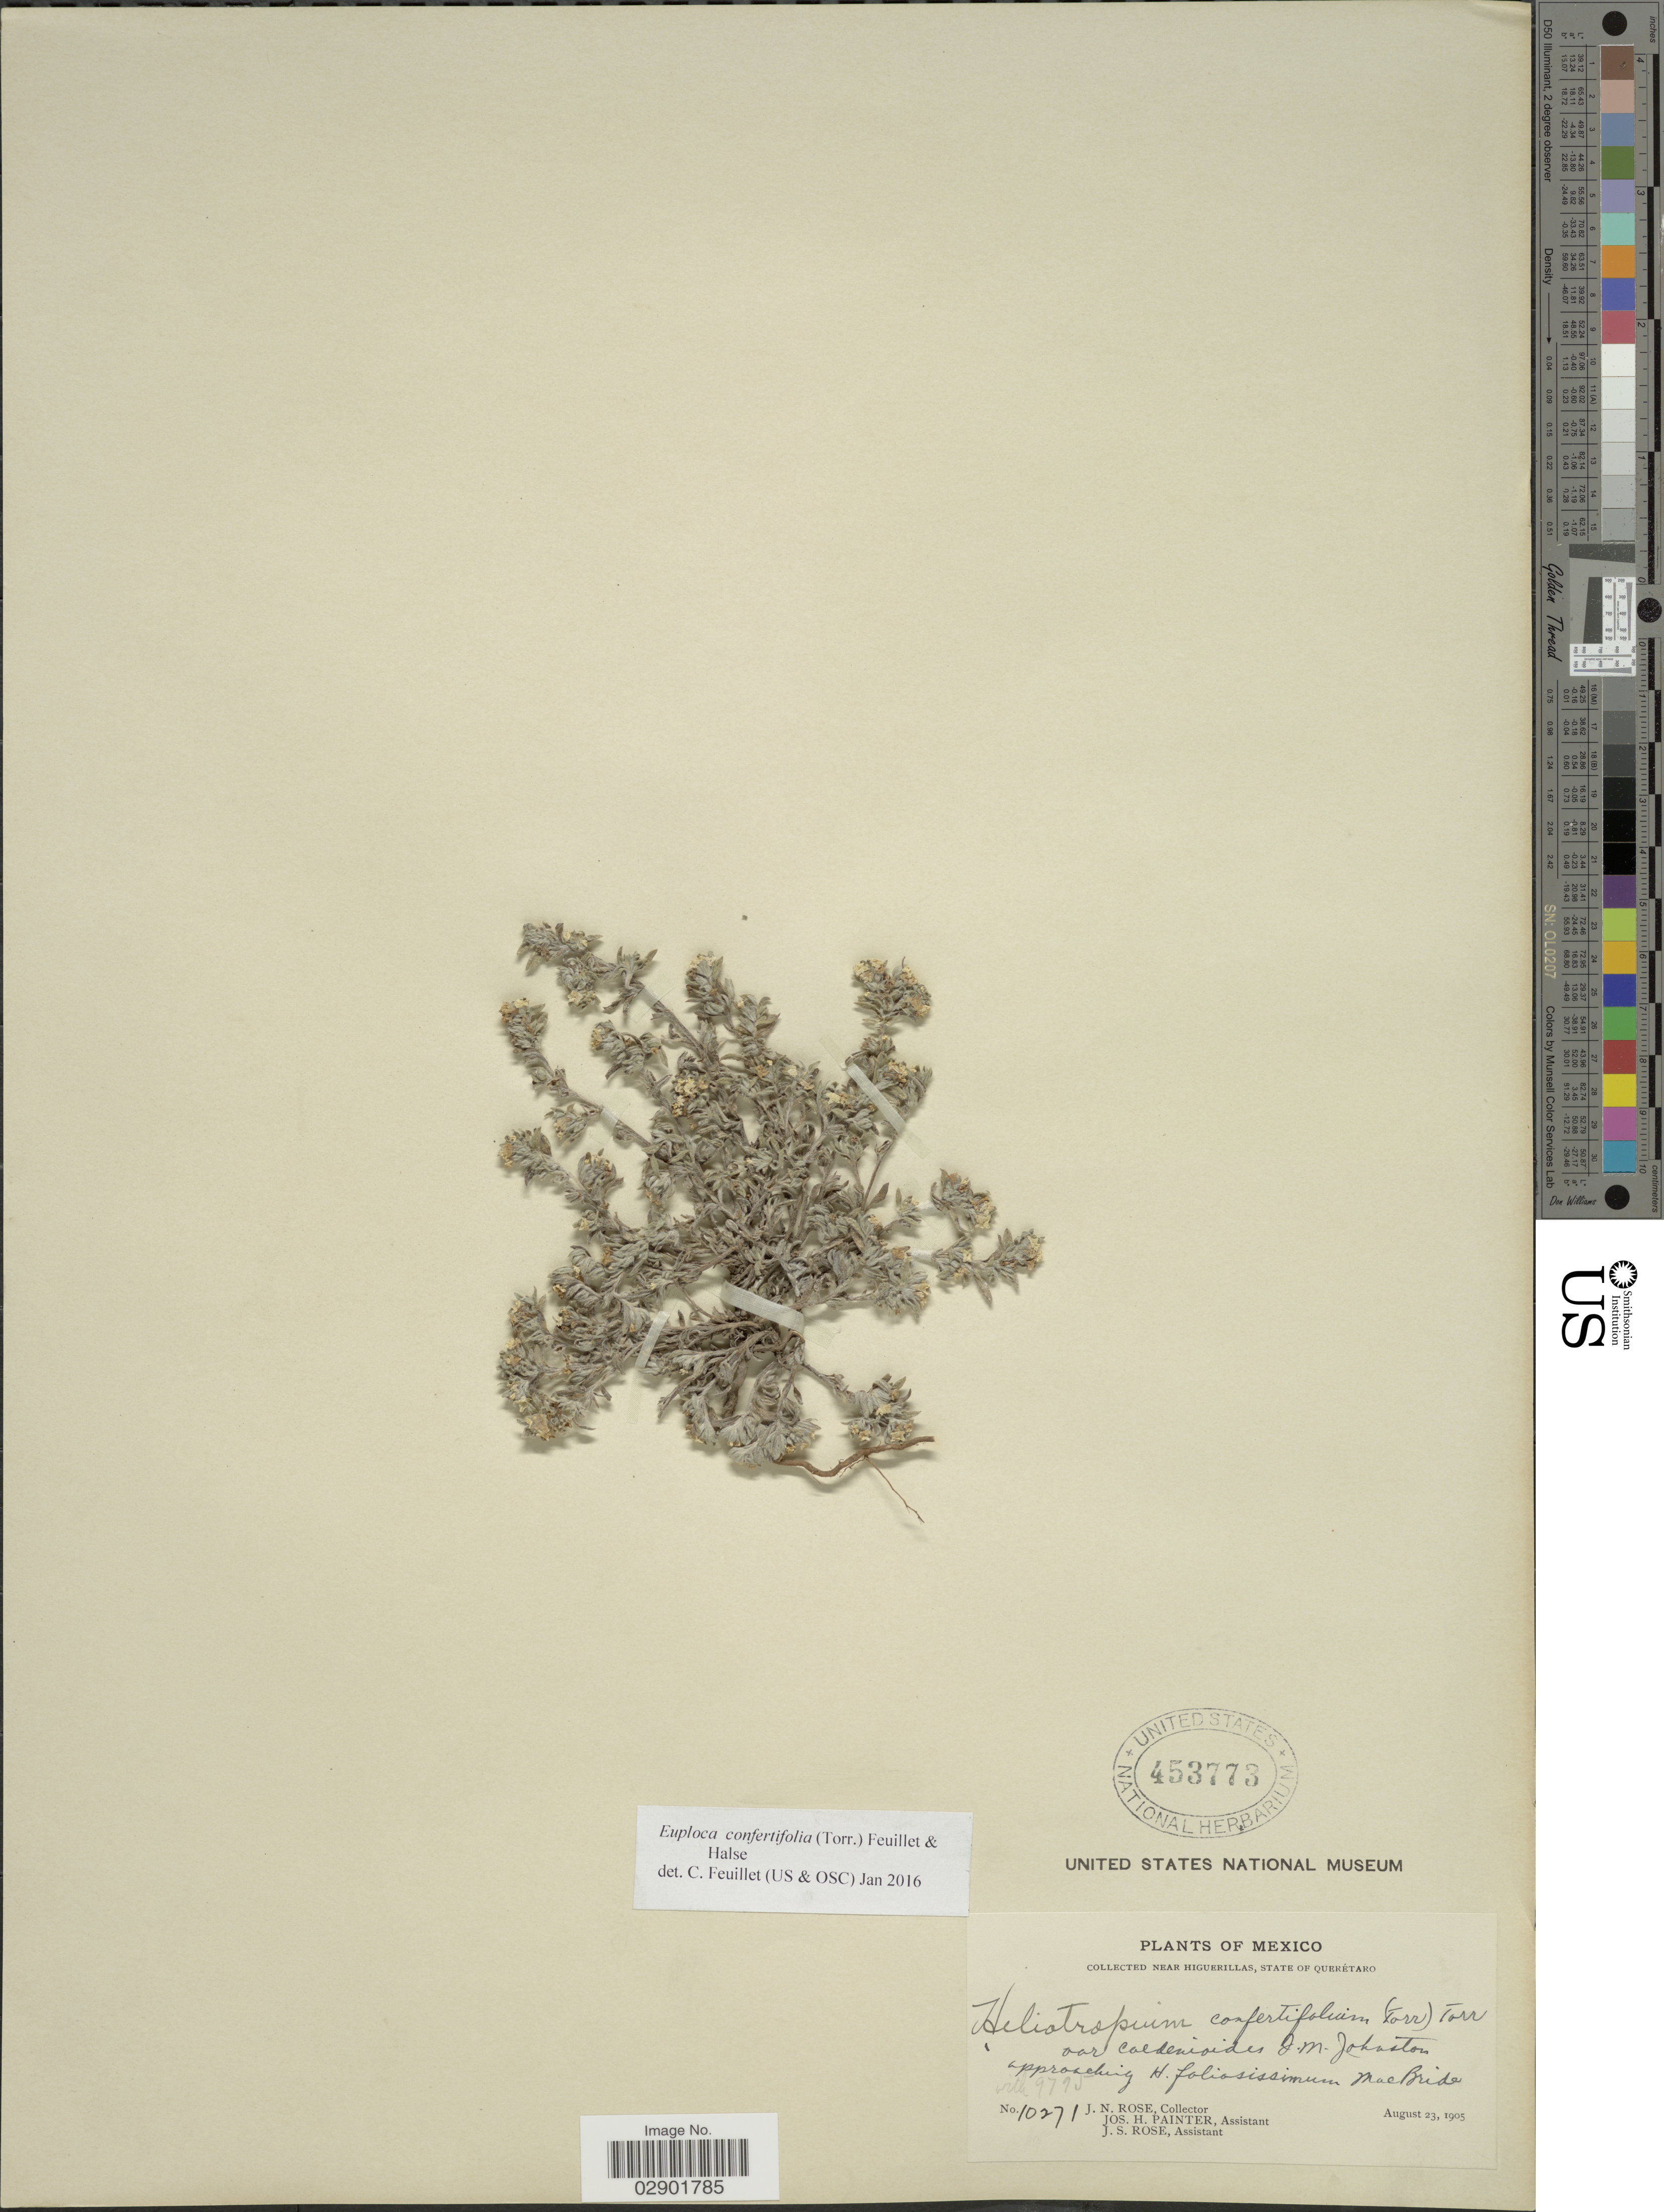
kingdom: Plantae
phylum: Tracheophyta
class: Magnoliopsida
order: Boraginales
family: Heliotropiaceae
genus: Euploca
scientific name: Euploca confertifolium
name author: (Torr.) Feuillet & Halse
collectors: J. N. Rose, J. H. Painter & J. S. Rose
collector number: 10271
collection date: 1905-08-23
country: Mexico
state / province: Querétaro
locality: Near Higuerillas.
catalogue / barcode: US 453773